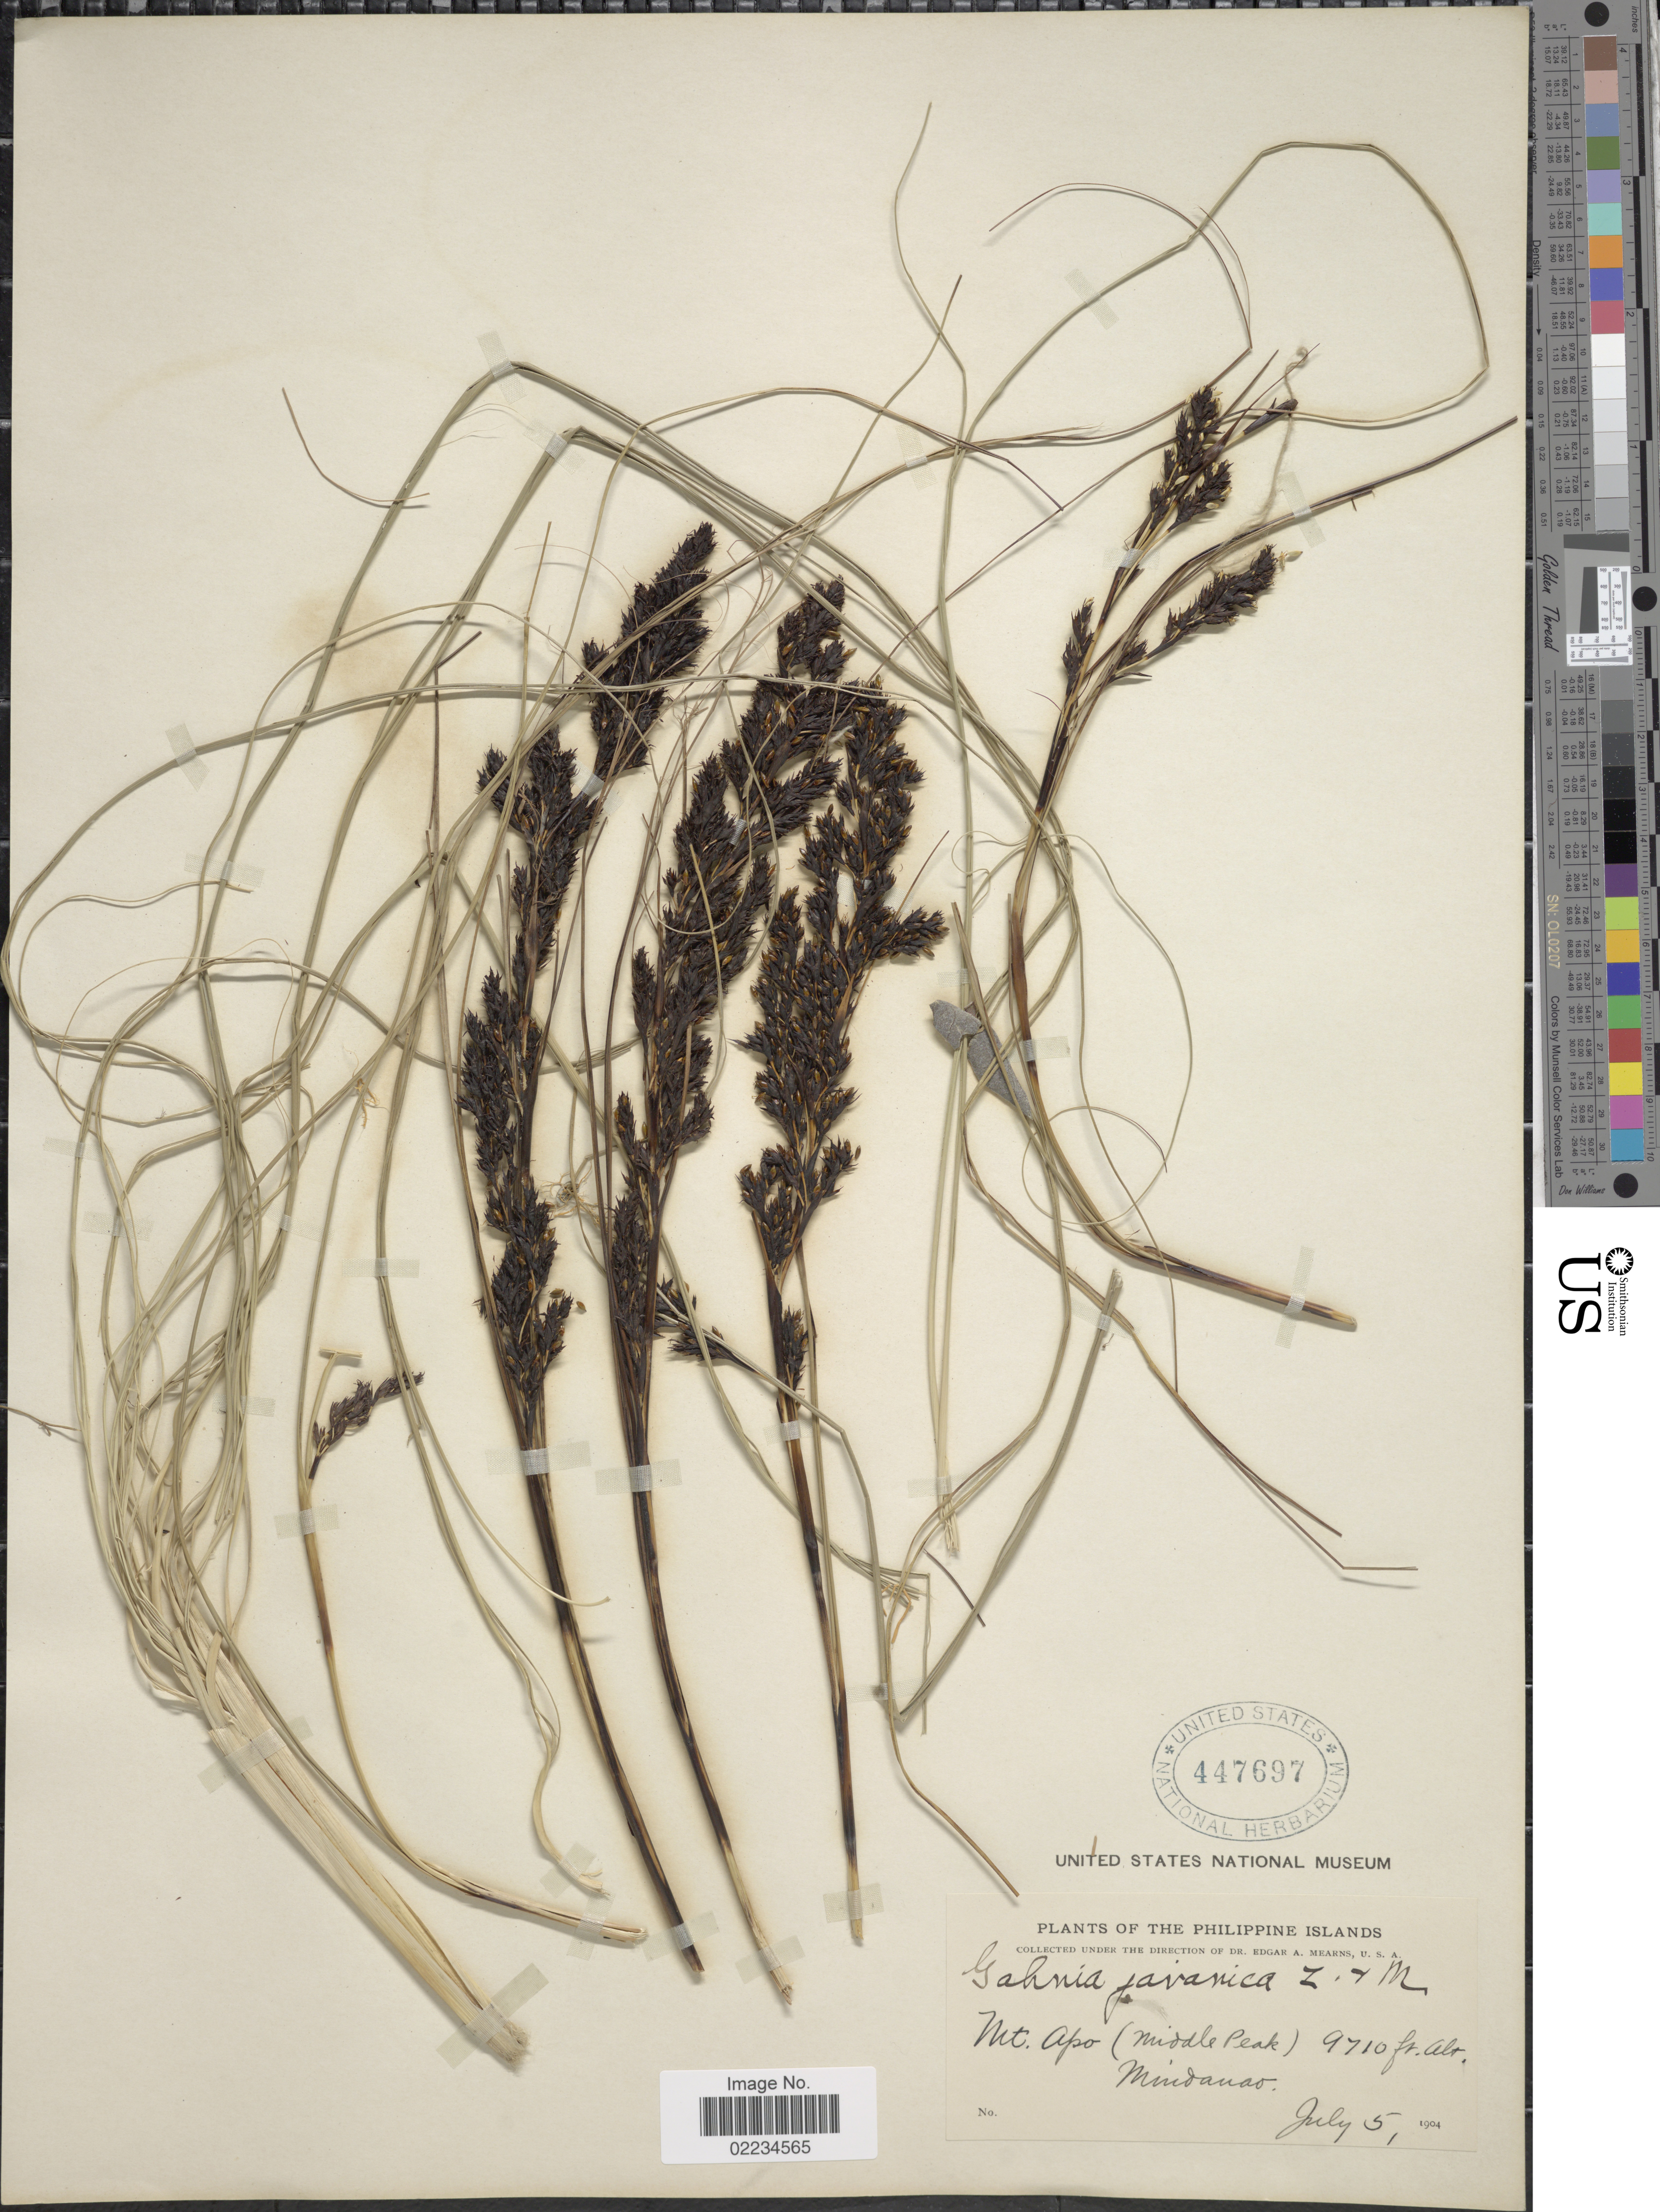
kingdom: Plantae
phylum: Tracheophyta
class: Liliopsida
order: Poales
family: Cyperaceae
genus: Gahnia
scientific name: Gahnia javanica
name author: Moritzi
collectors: E. A. Mearns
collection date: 1904-07-05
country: Philippines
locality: The Philippine Islands, Mt Apo (Middle Peak) Mindanao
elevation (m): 2960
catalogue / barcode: US 447697